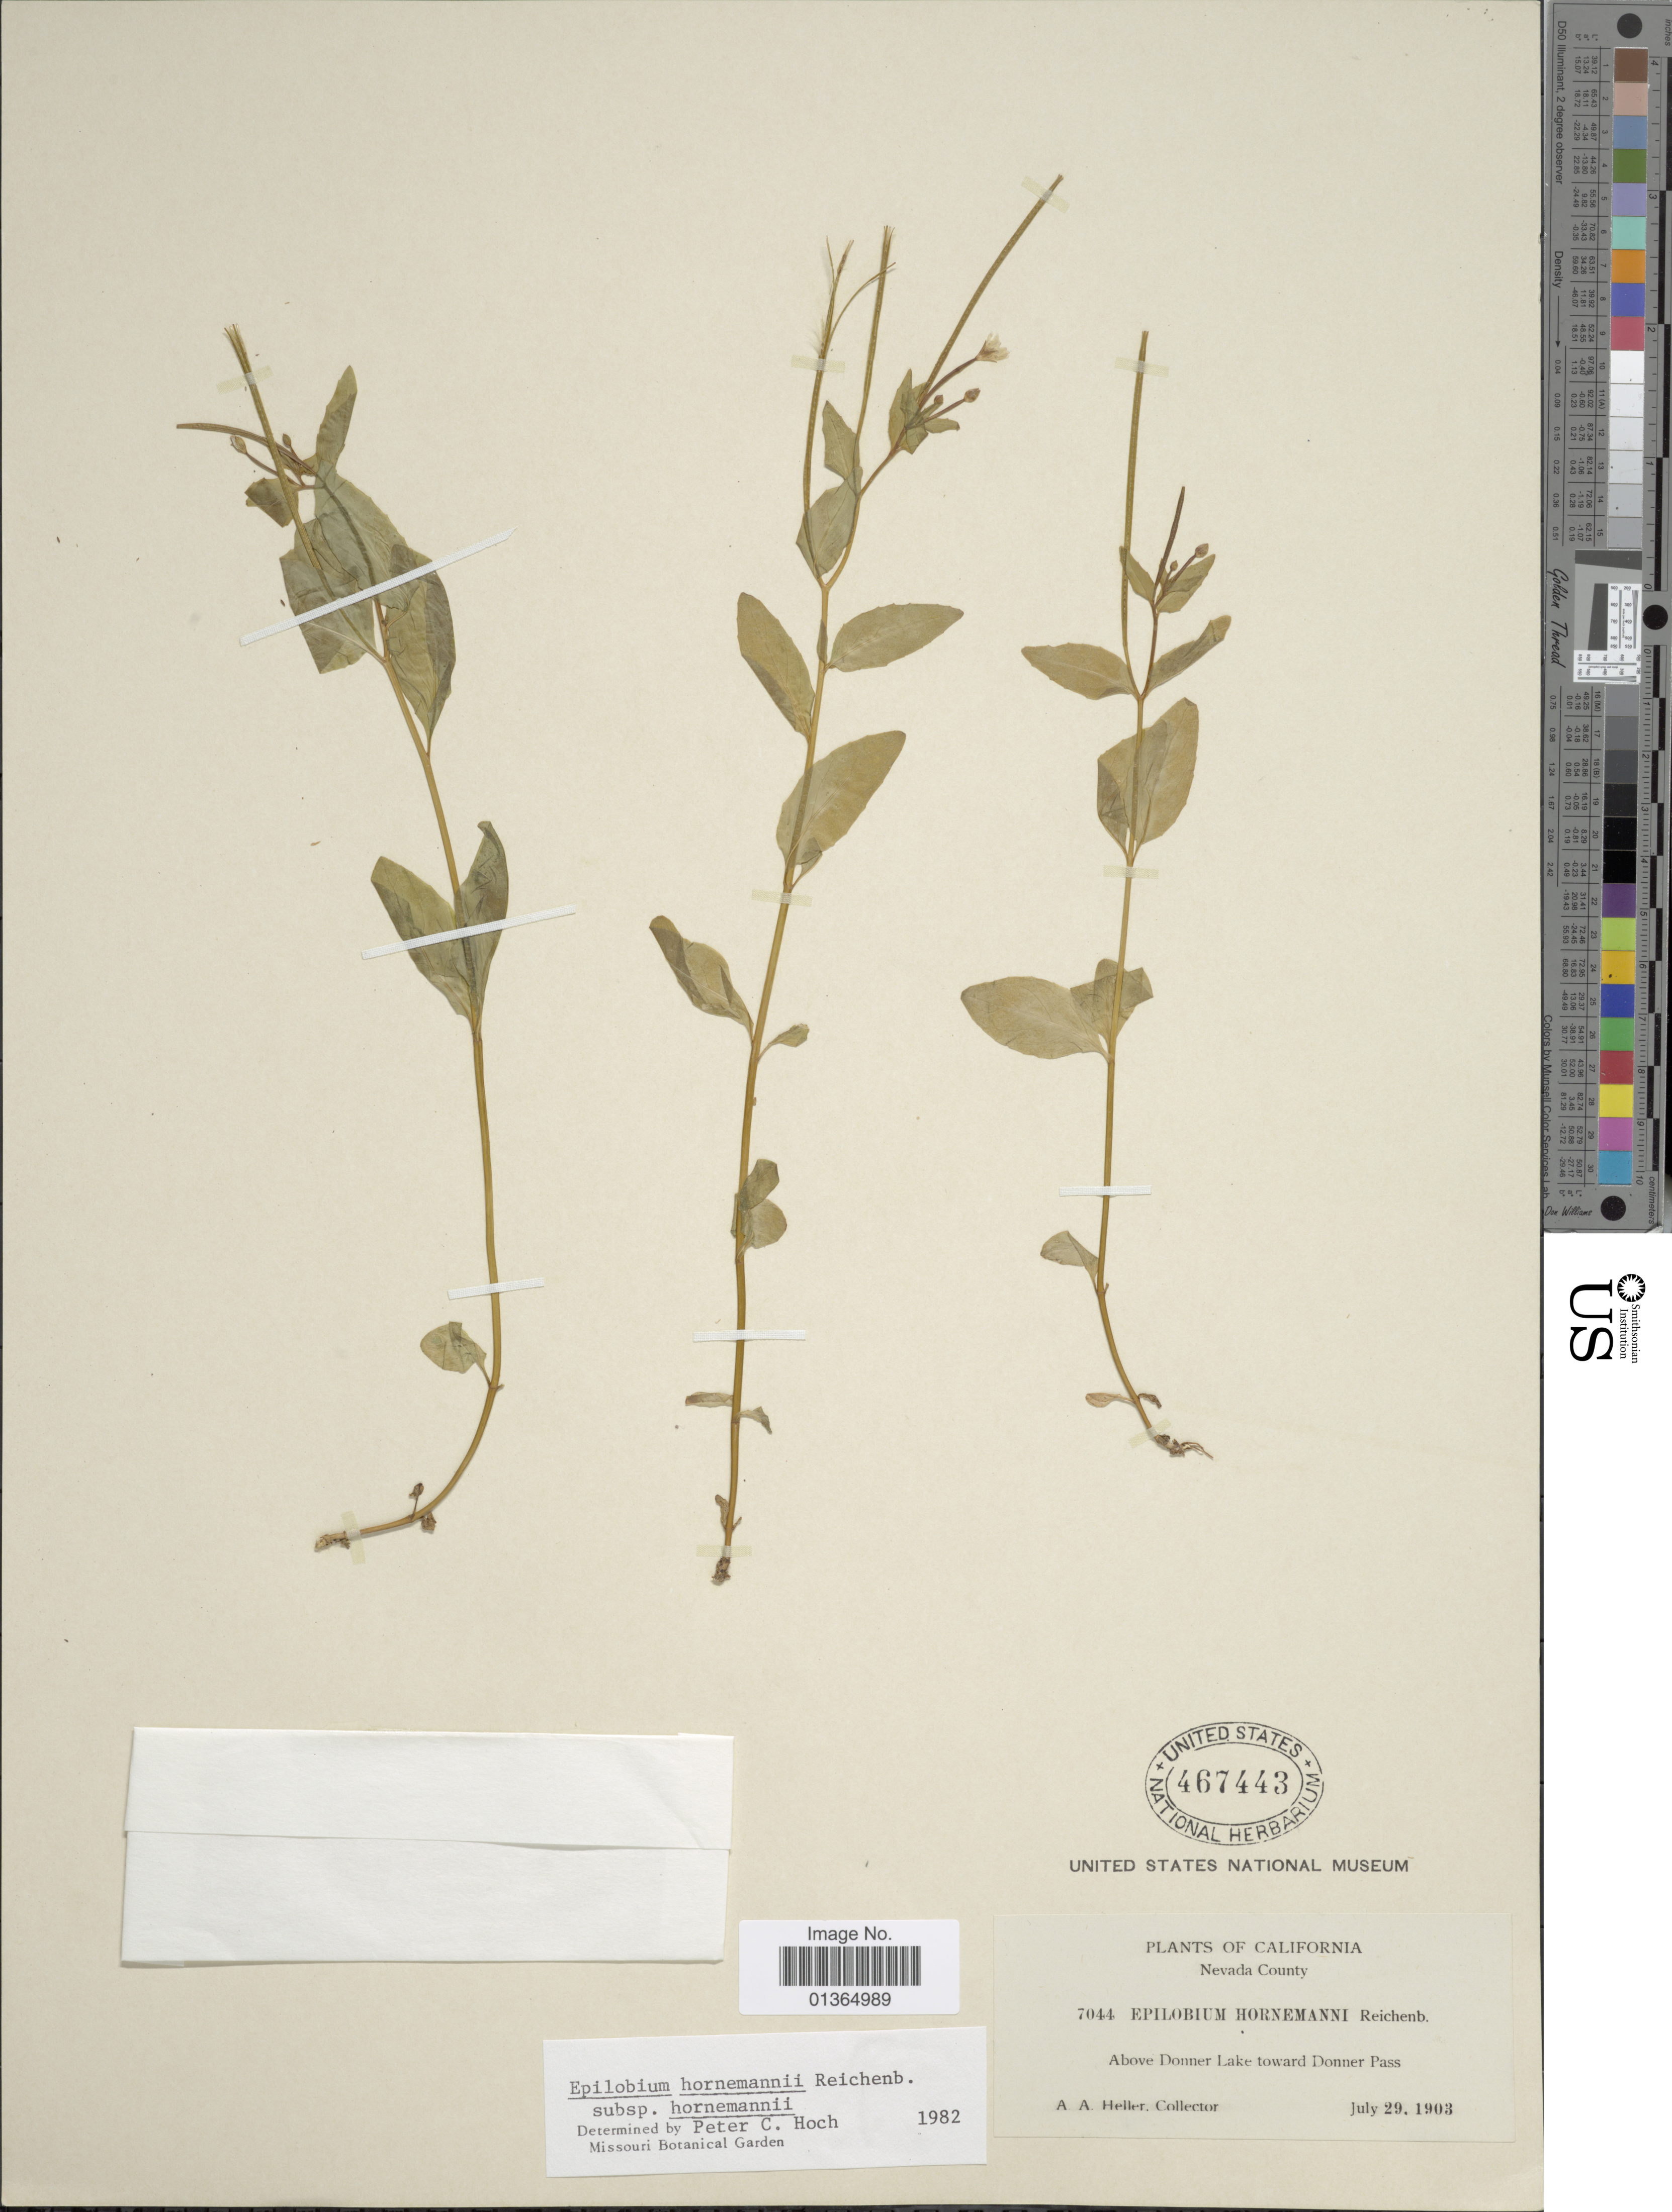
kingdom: Plantae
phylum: Tracheophyta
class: Magnoliopsida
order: Myrtales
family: Onagraceae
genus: Epilobium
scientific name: Epilobium hornemannii subsp. hornemannii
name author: Rchb.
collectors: A. A. Heller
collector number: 7044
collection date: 1903-07-29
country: United States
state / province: California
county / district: Nevada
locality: Nevada County. Above Donner Lake toward Donner Pass.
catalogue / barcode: US 467443